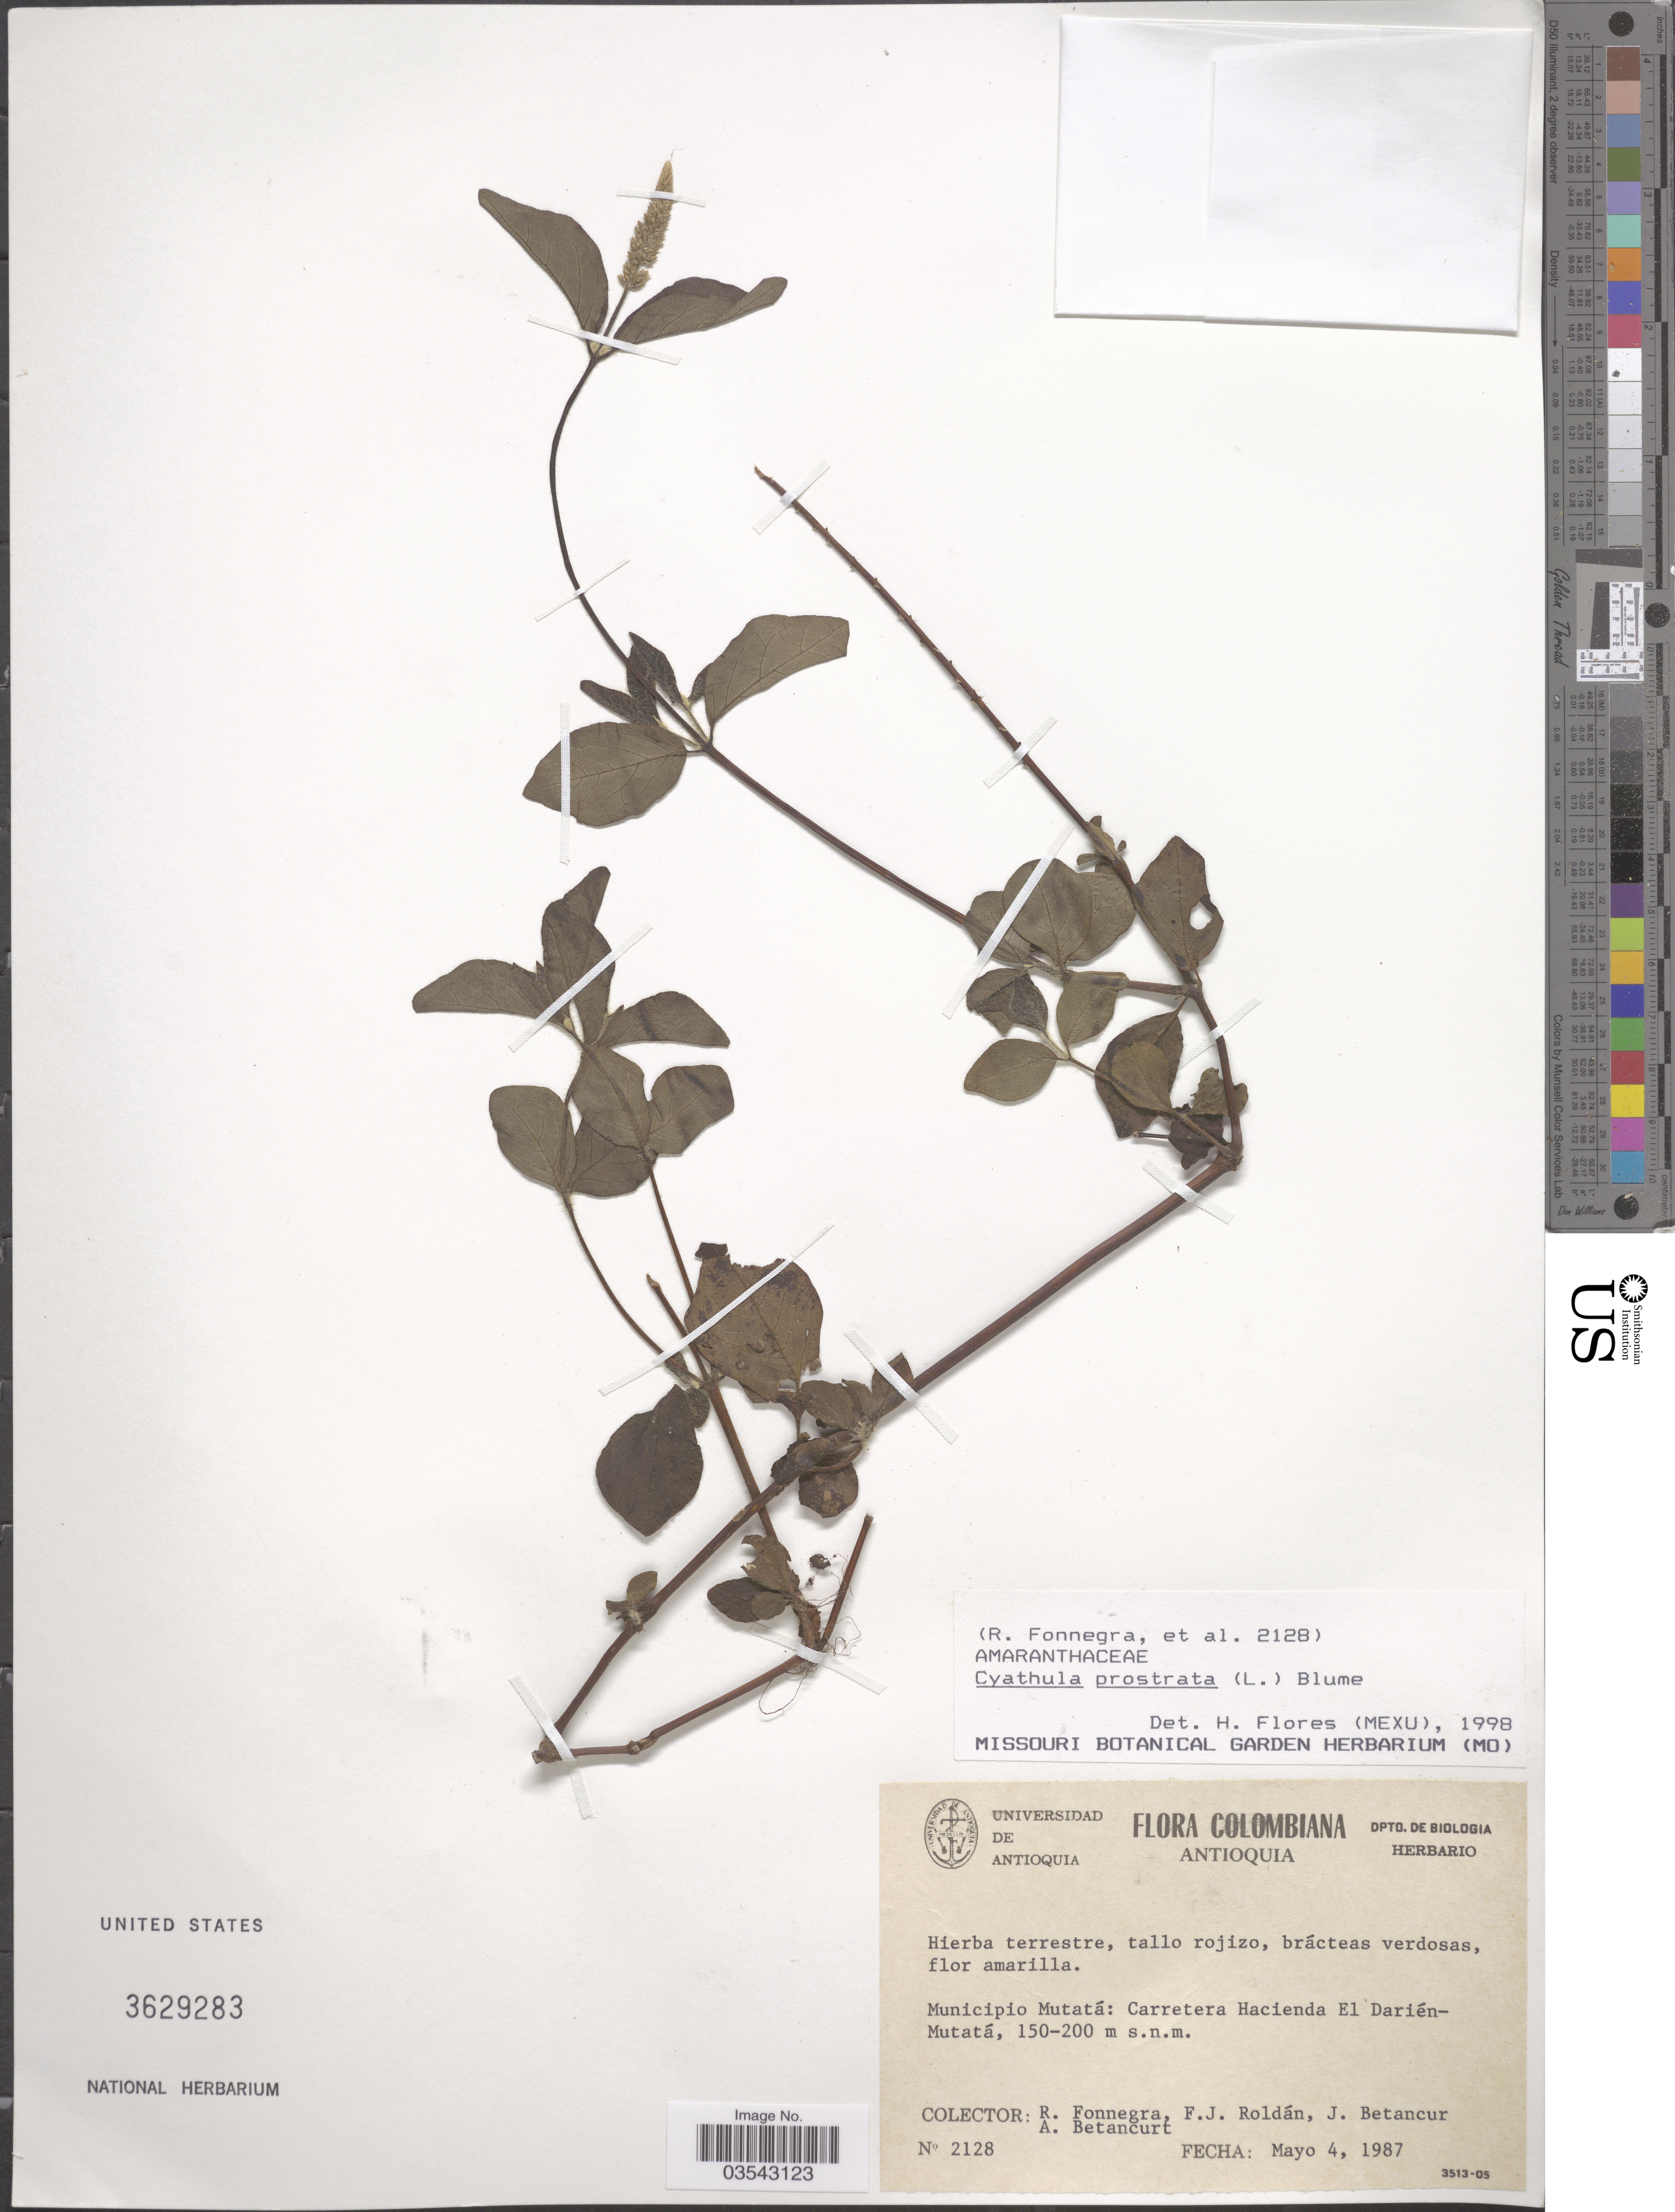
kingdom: Plantae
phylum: Tracheophyta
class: Magnoliopsida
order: Caryophyllales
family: Amaranthaceae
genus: Cyathula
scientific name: Cyathula prostrata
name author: (L.) Blume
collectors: R. Fonnegra, F. J. Roldán, J. Betancur & A. Betancurt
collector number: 2128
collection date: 1987-05-04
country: Colombia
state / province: Antioquia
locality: Municipio Mutatá: Carretera Hacienda El Darién-Mutatá.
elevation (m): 150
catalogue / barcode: US 3629283